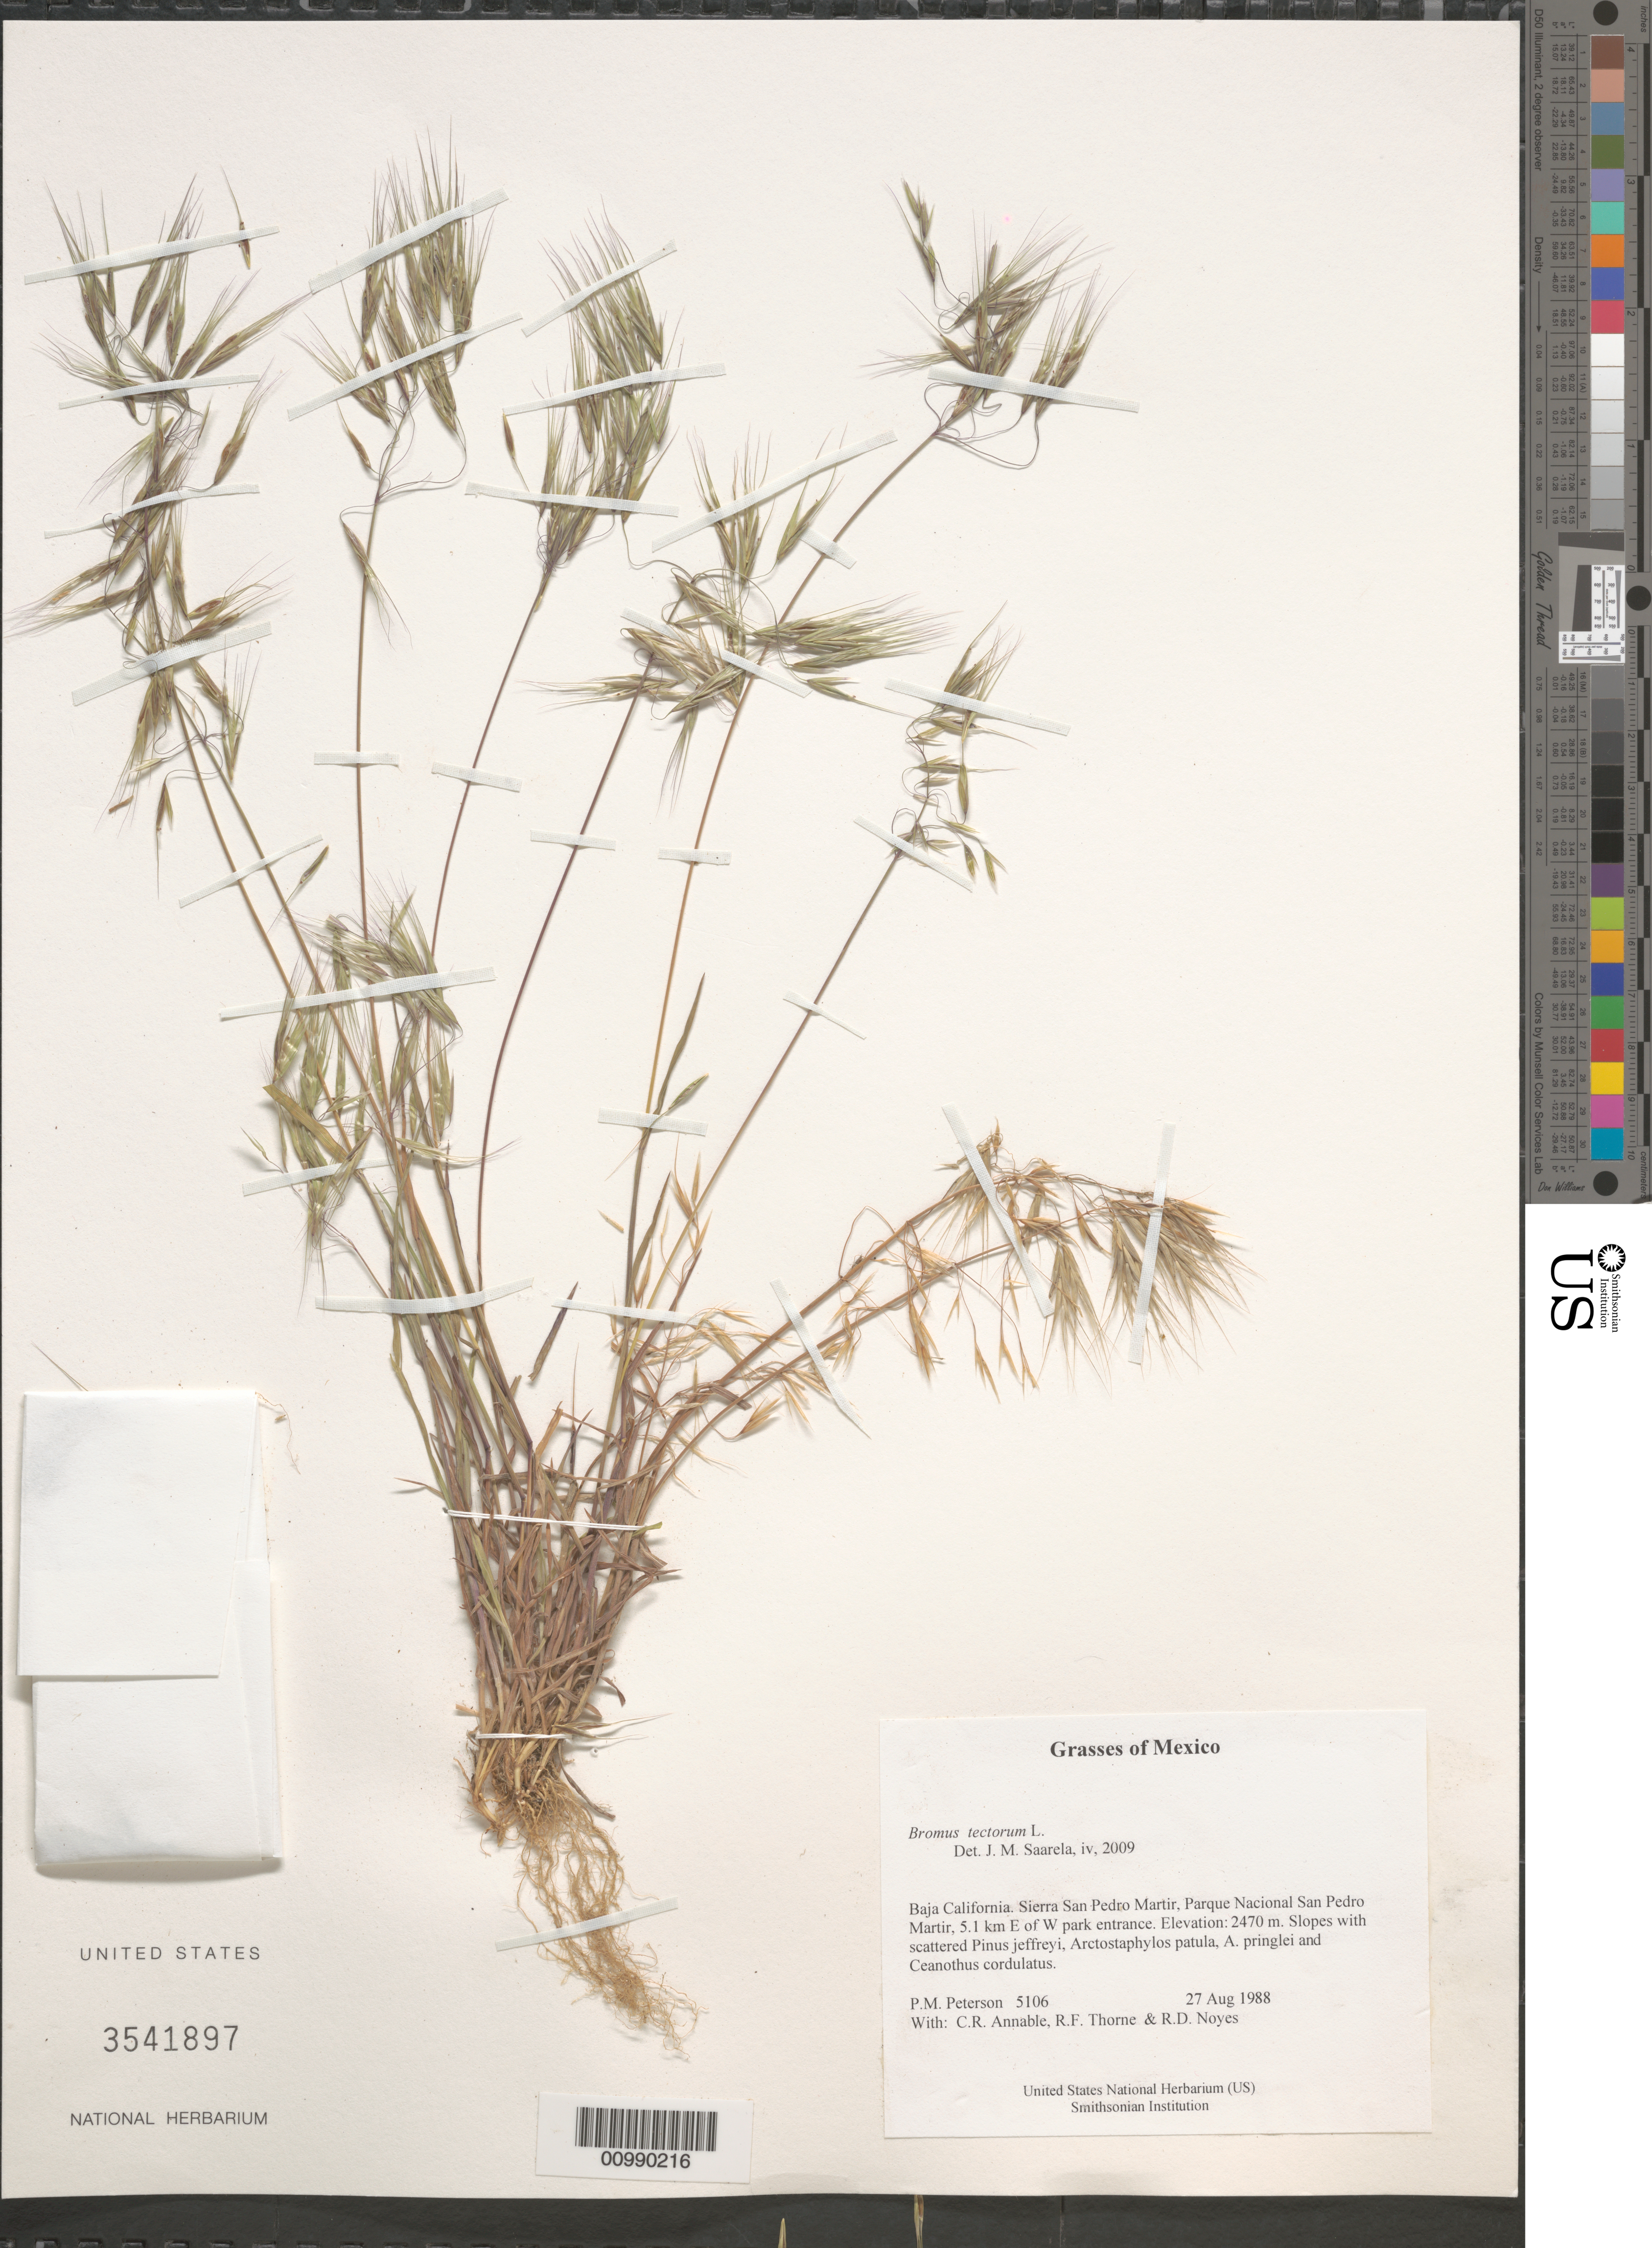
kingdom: Plantae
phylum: Tracheophyta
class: Liliopsida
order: Poales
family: Poaceae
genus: Bromus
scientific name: Bromus tectorum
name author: L.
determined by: Saarela, J. M., (CAN), Canadian Museum of Nature (CANADA)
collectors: P. M. Peterson, C. R. Annable, R. F. Thorne & R. Noyes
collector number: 05106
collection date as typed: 27 Aug 1988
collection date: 1988-08-27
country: Mexico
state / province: Baja California Norte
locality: Sierra San Pedro Martir, Parque Nacional San Pedro Martir, 5.1 km E of W park entrance.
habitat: Slopes with scattered Pinus jeffreyi, Arctostaphylos patula, A. pringlei and Ceanothus cordulatus.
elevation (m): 2470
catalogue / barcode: US 3554189